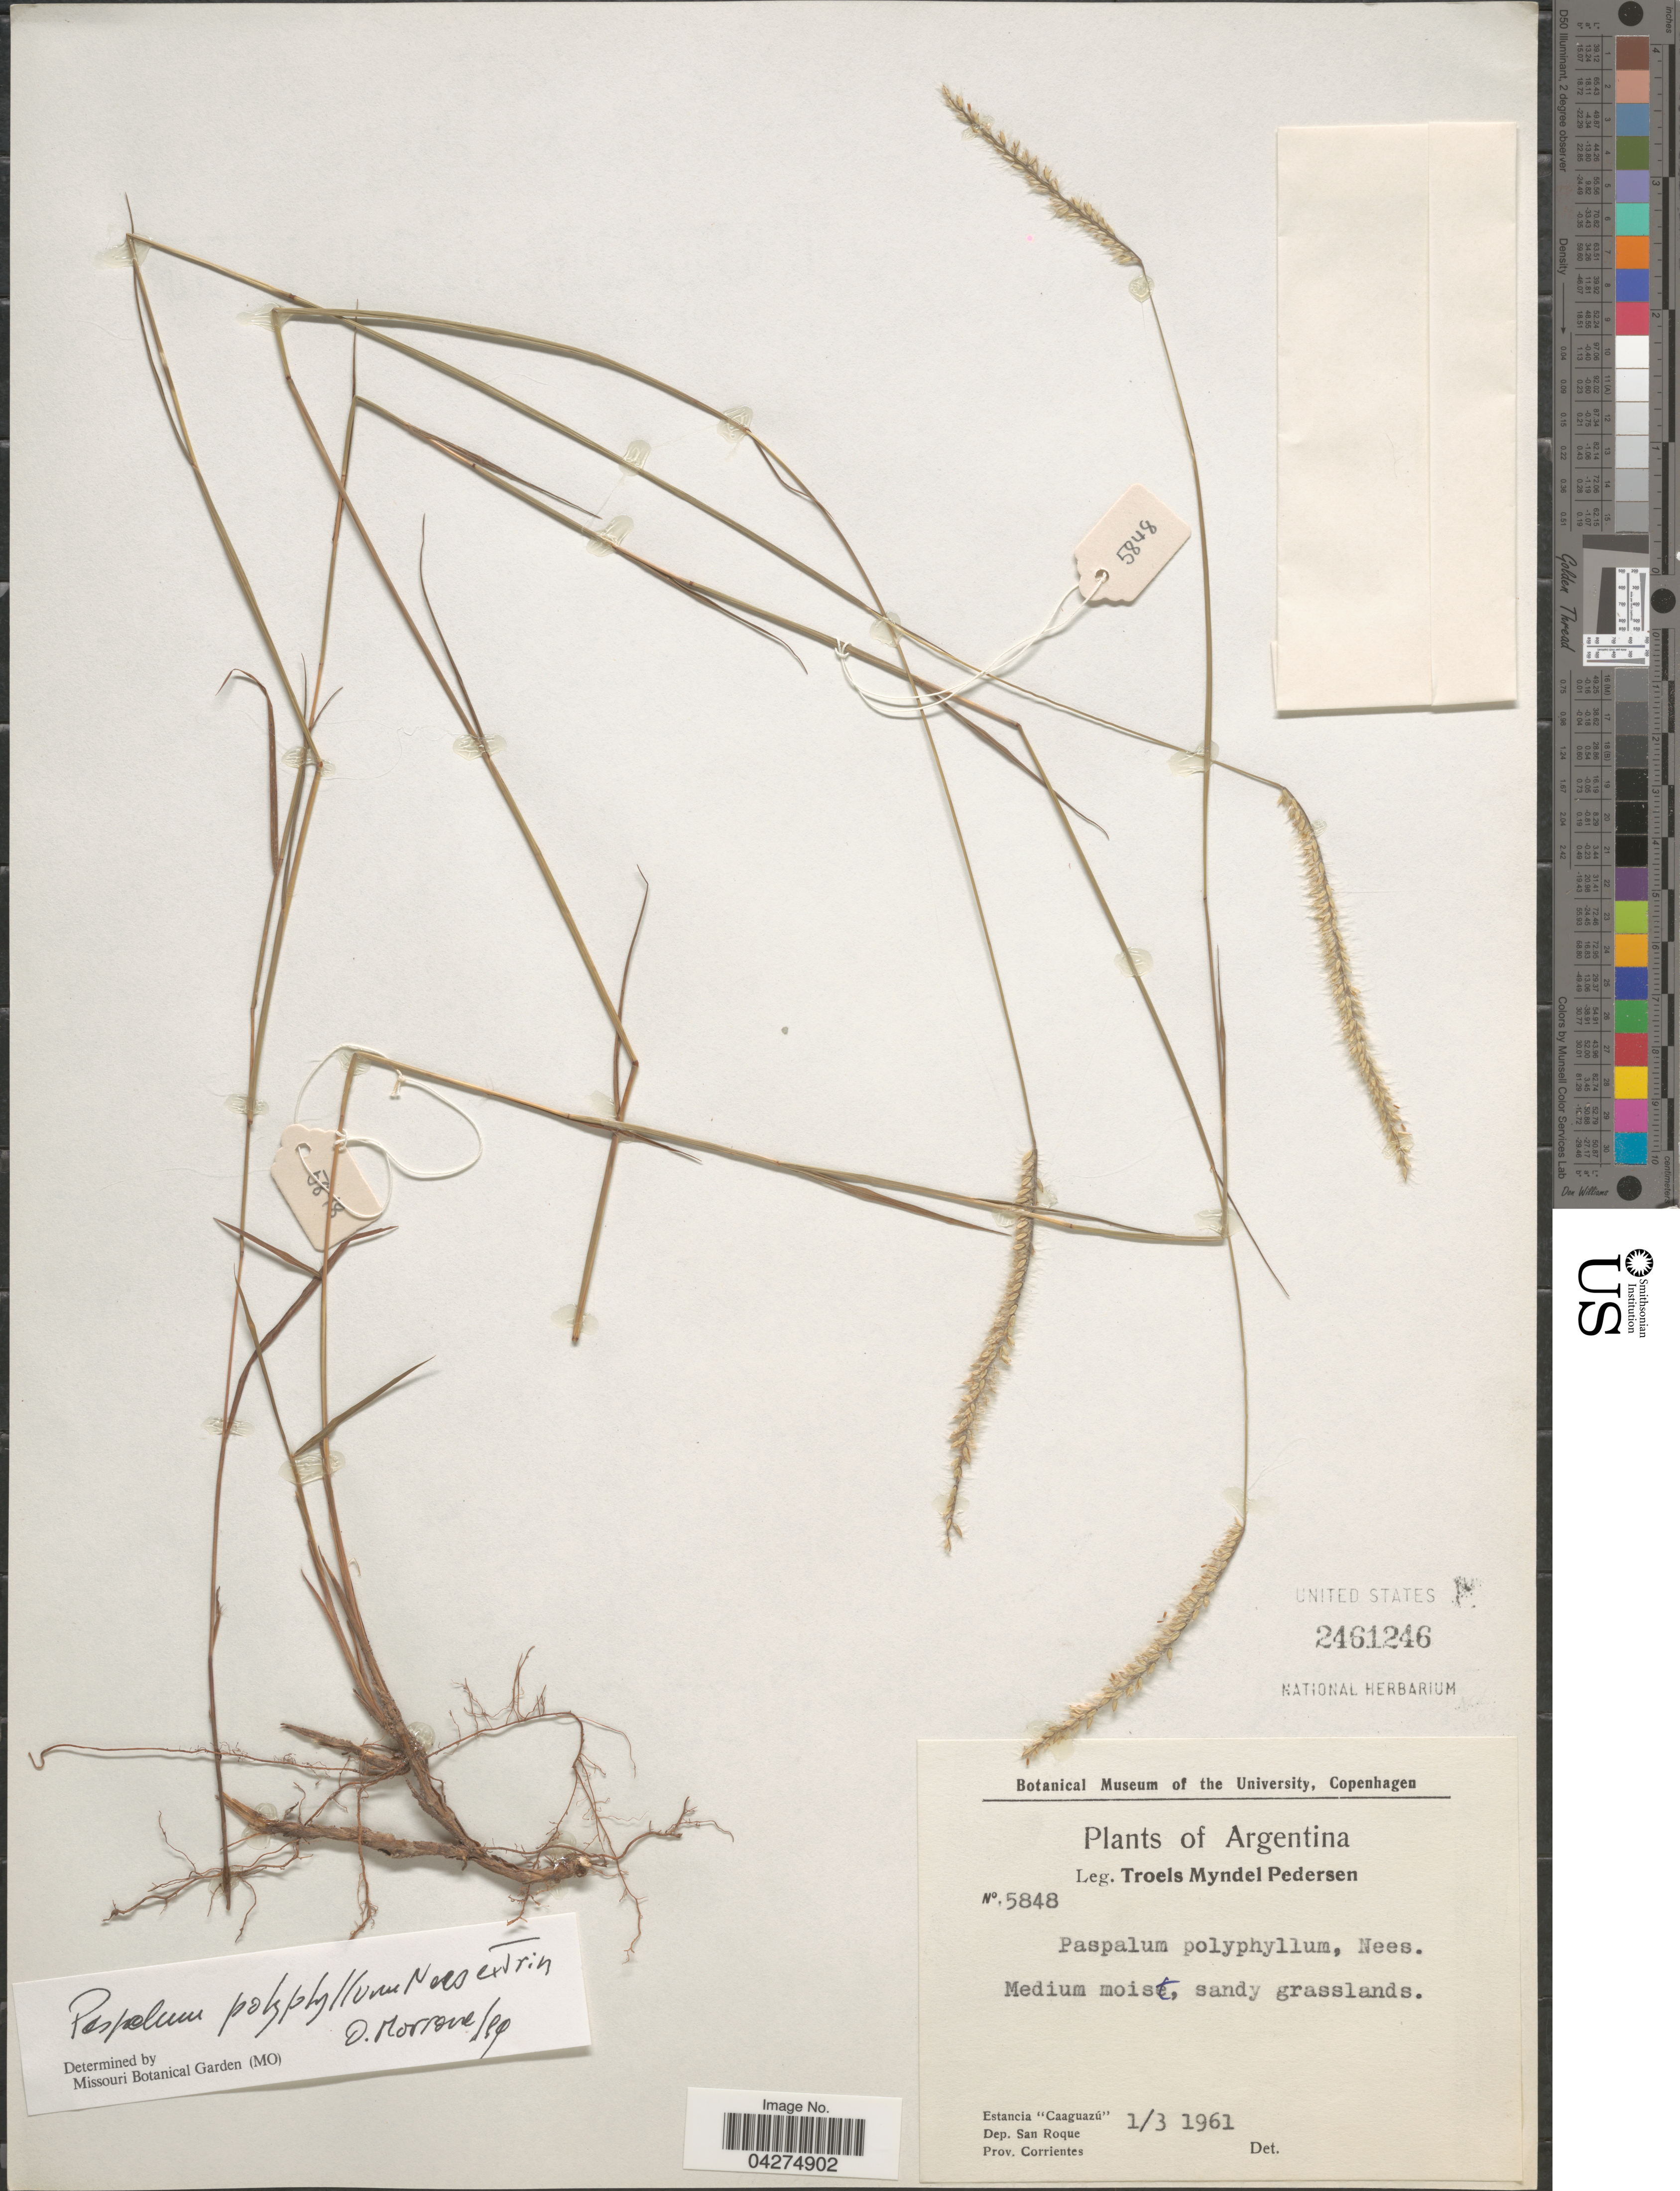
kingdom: Plantae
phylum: Tracheophyta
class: Liliopsida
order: Poales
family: Poaceae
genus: Paspalum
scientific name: Paspalum polyphyllum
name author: Nees ex Trin.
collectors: T. Pederson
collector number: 5848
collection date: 1961-03-01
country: Argentina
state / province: Corrientes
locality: Estancia "Caaguazú". Dep. San Roque.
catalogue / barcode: US 2461246